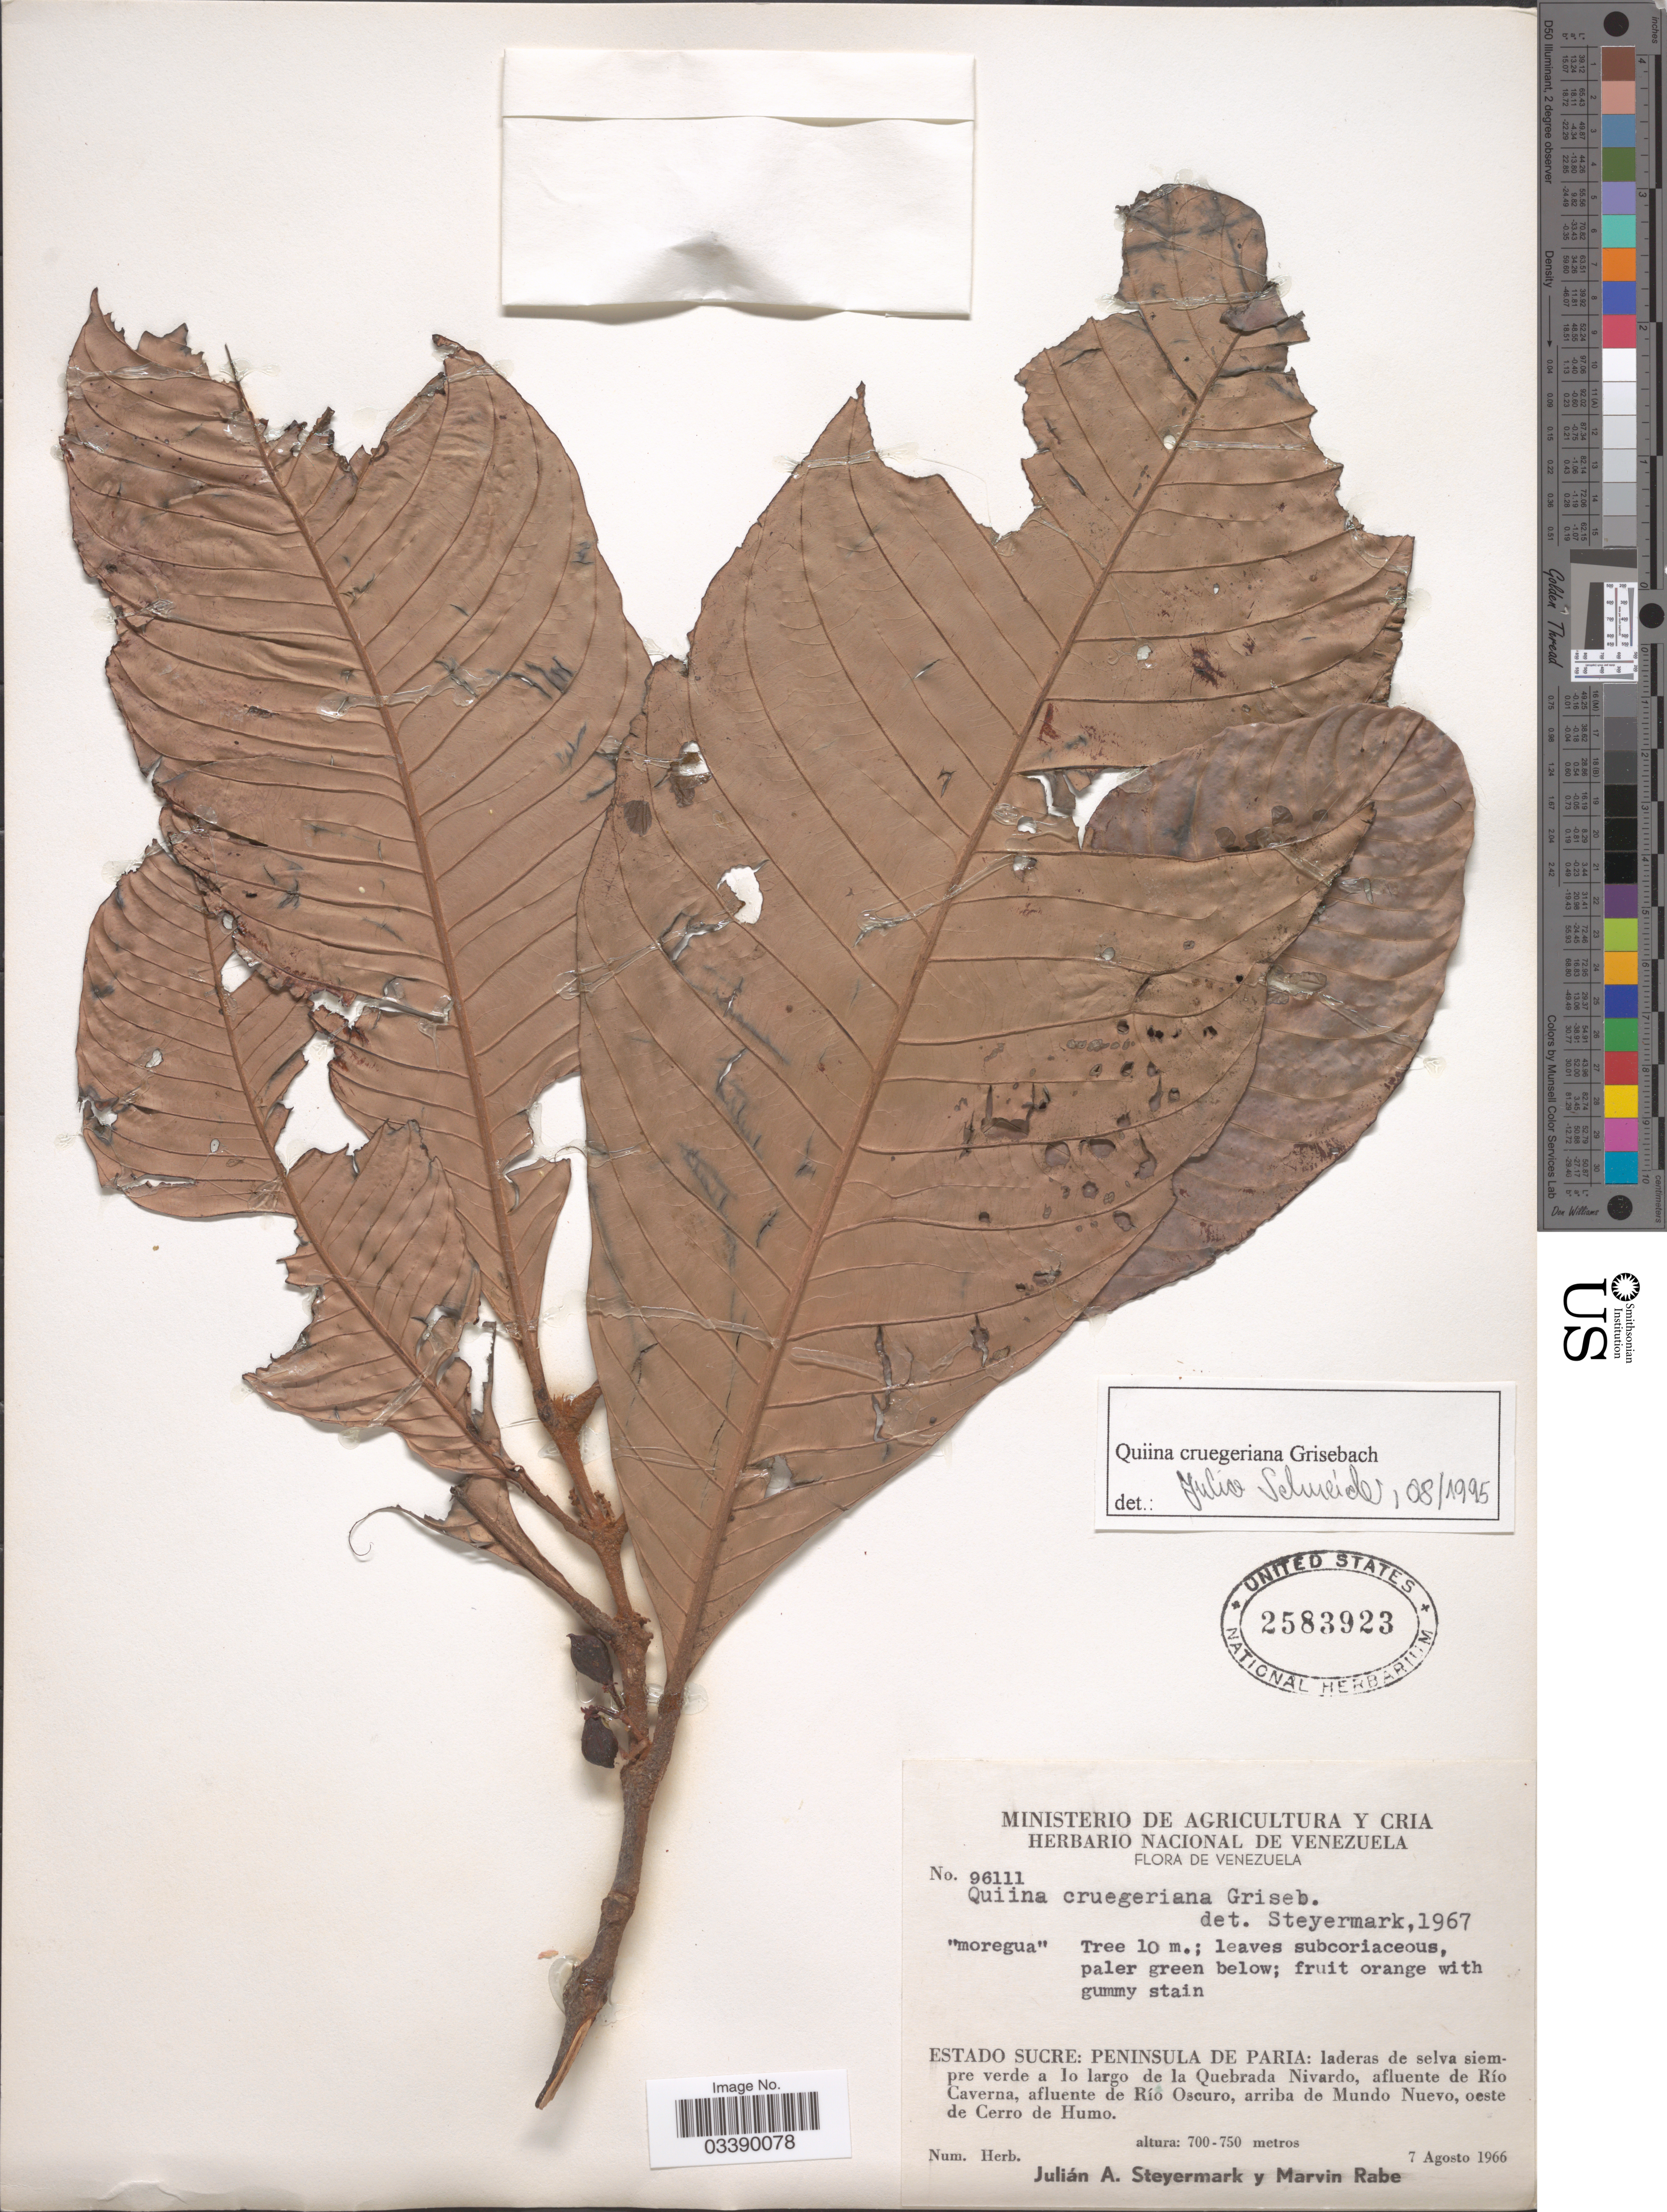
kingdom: Plantae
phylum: Tracheophyta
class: Magnoliopsida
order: Malpighiales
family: Quiinaceae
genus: Quiina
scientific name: Quiina cruegeriana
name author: Griseb.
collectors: J. Steyermark & M. Rabe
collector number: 96111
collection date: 1966-08-07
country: Venezuela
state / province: Sucre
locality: Peninsula de Paria: laderas de selva siempre verde a lo largo de la Quebrada Nivardo, afluente de Río Caverna, afluente de Río Oscuro, arriba de Mundo Nuevo, oeste de Cerro de Humo.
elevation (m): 700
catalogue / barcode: US 2583923